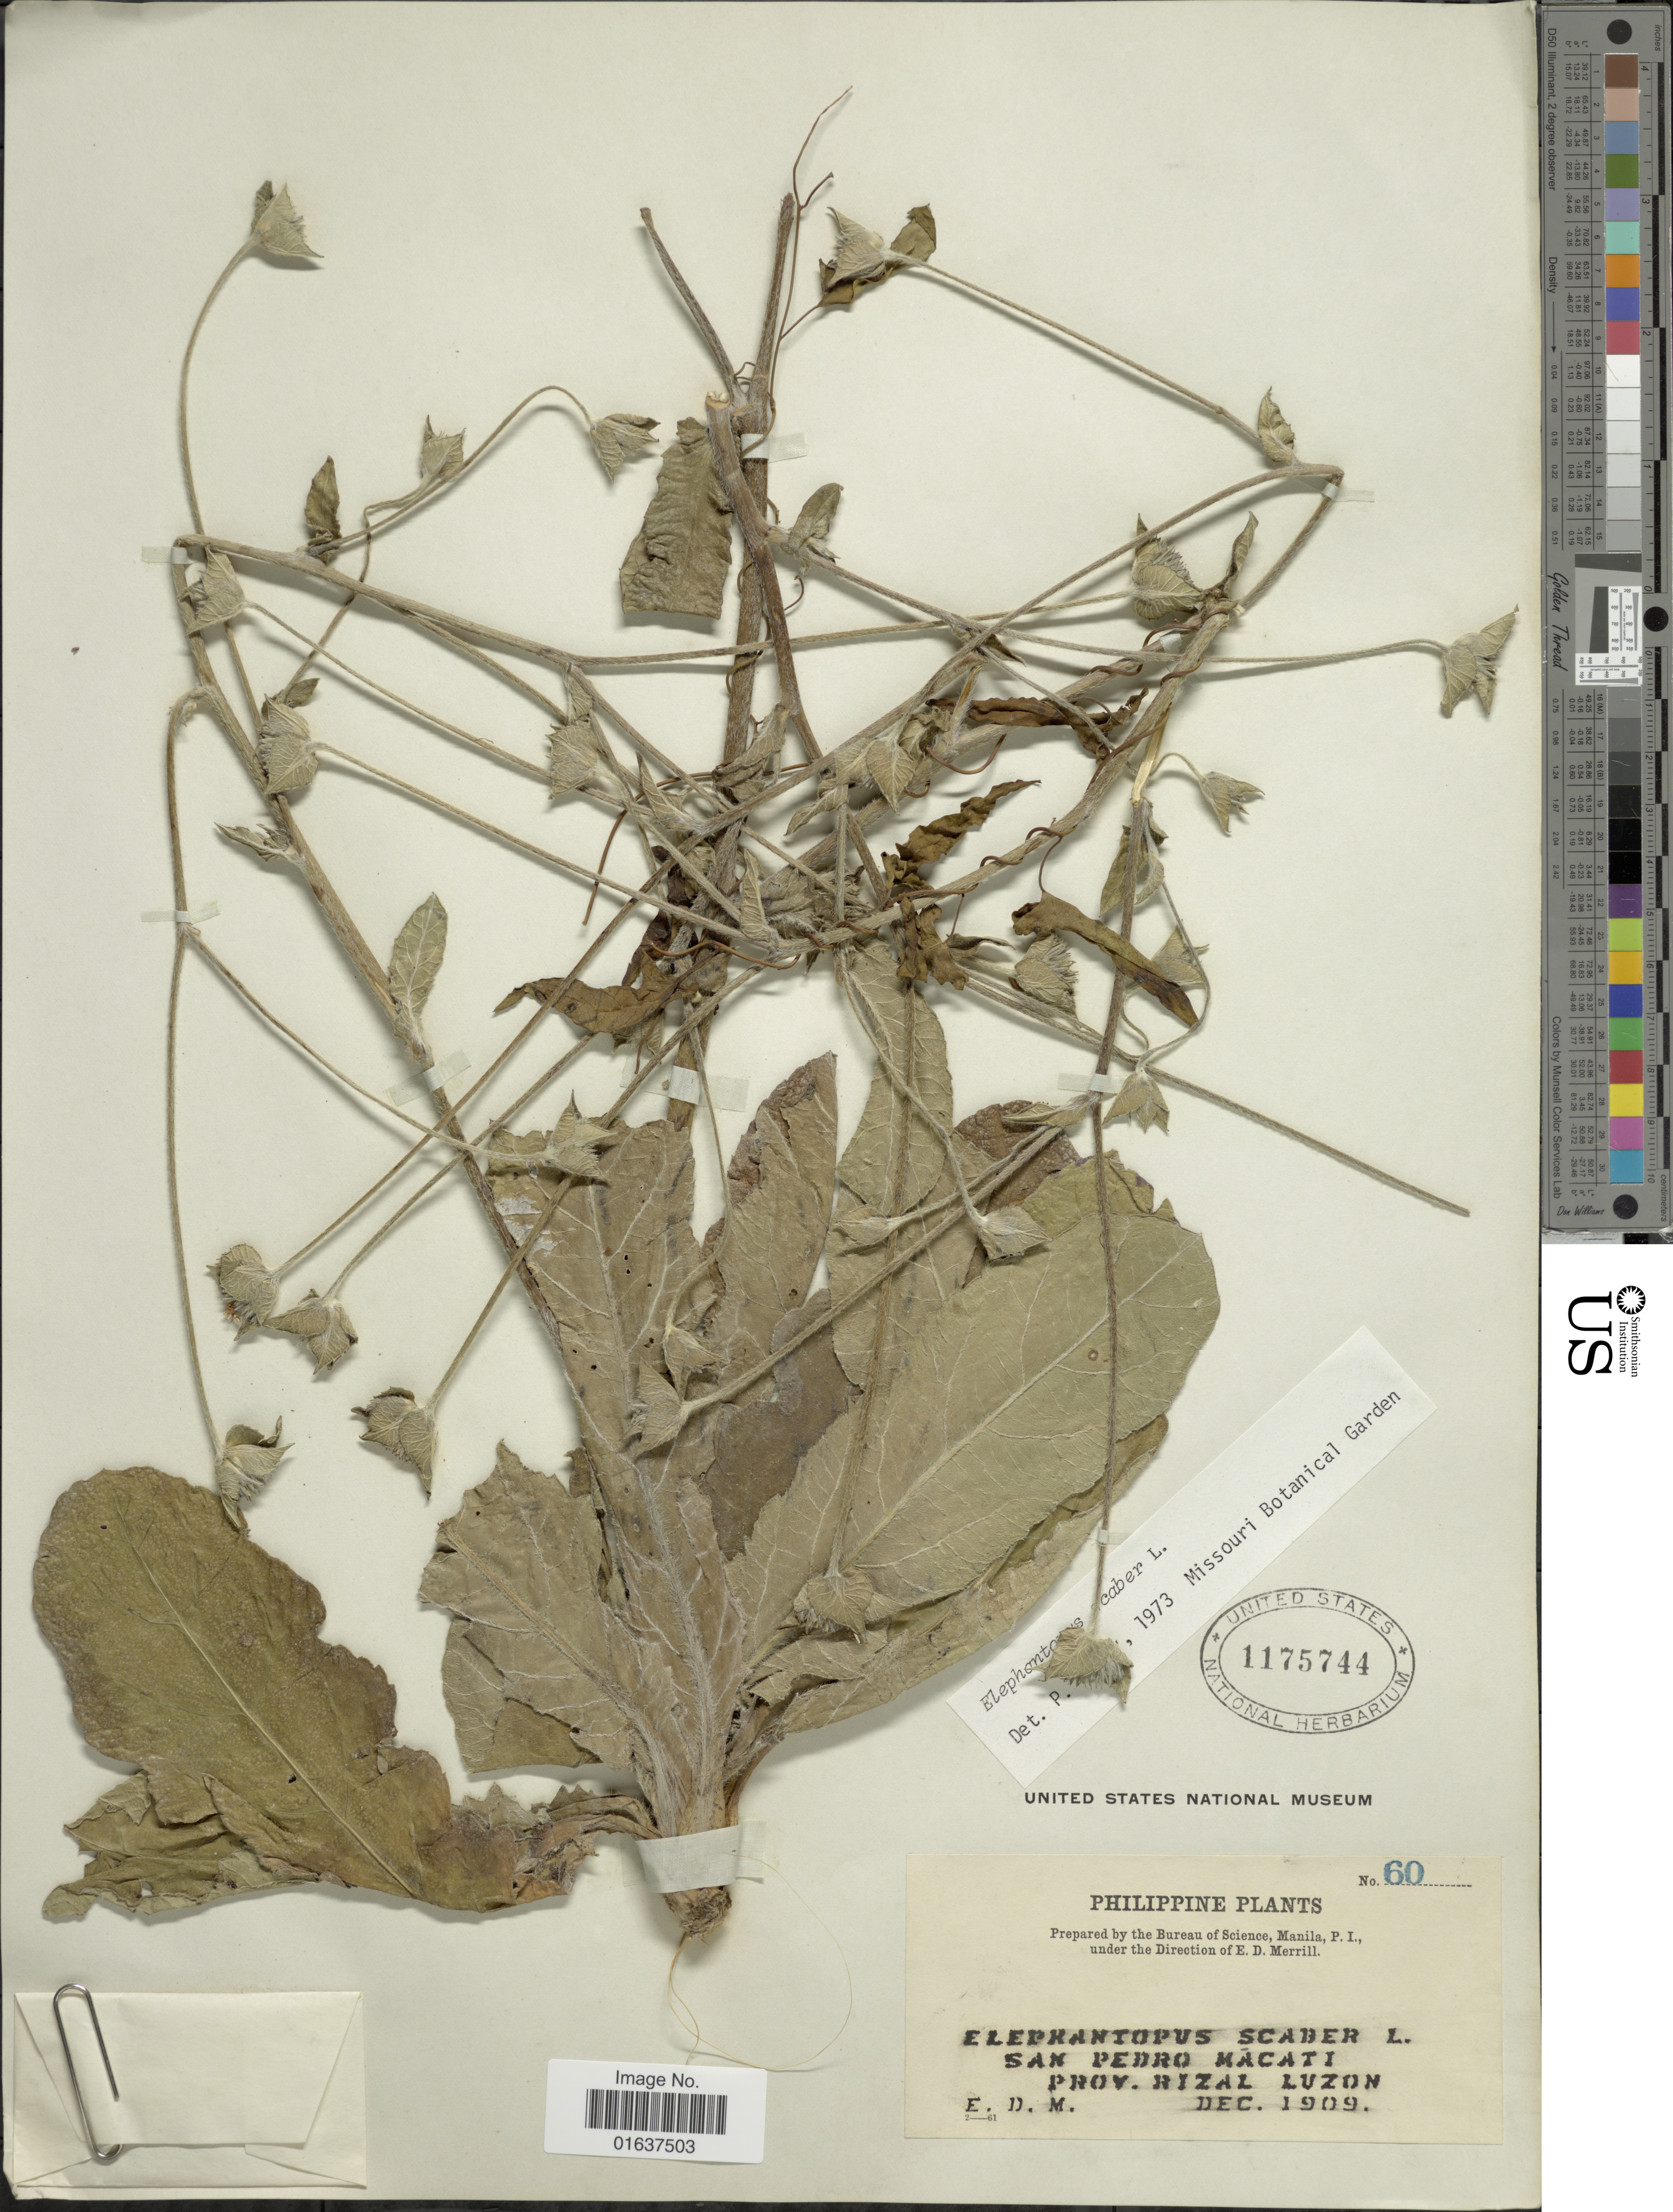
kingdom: Plantae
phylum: Tracheophyta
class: Magnoliopsida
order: Asterales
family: Asteraceae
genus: Elephantopus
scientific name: Elephantopus scaber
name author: L.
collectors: E. D. Merrill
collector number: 60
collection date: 1909-12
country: Philippines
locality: San Pedro Macati, Prov. Rizal Luzon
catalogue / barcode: US 1175744